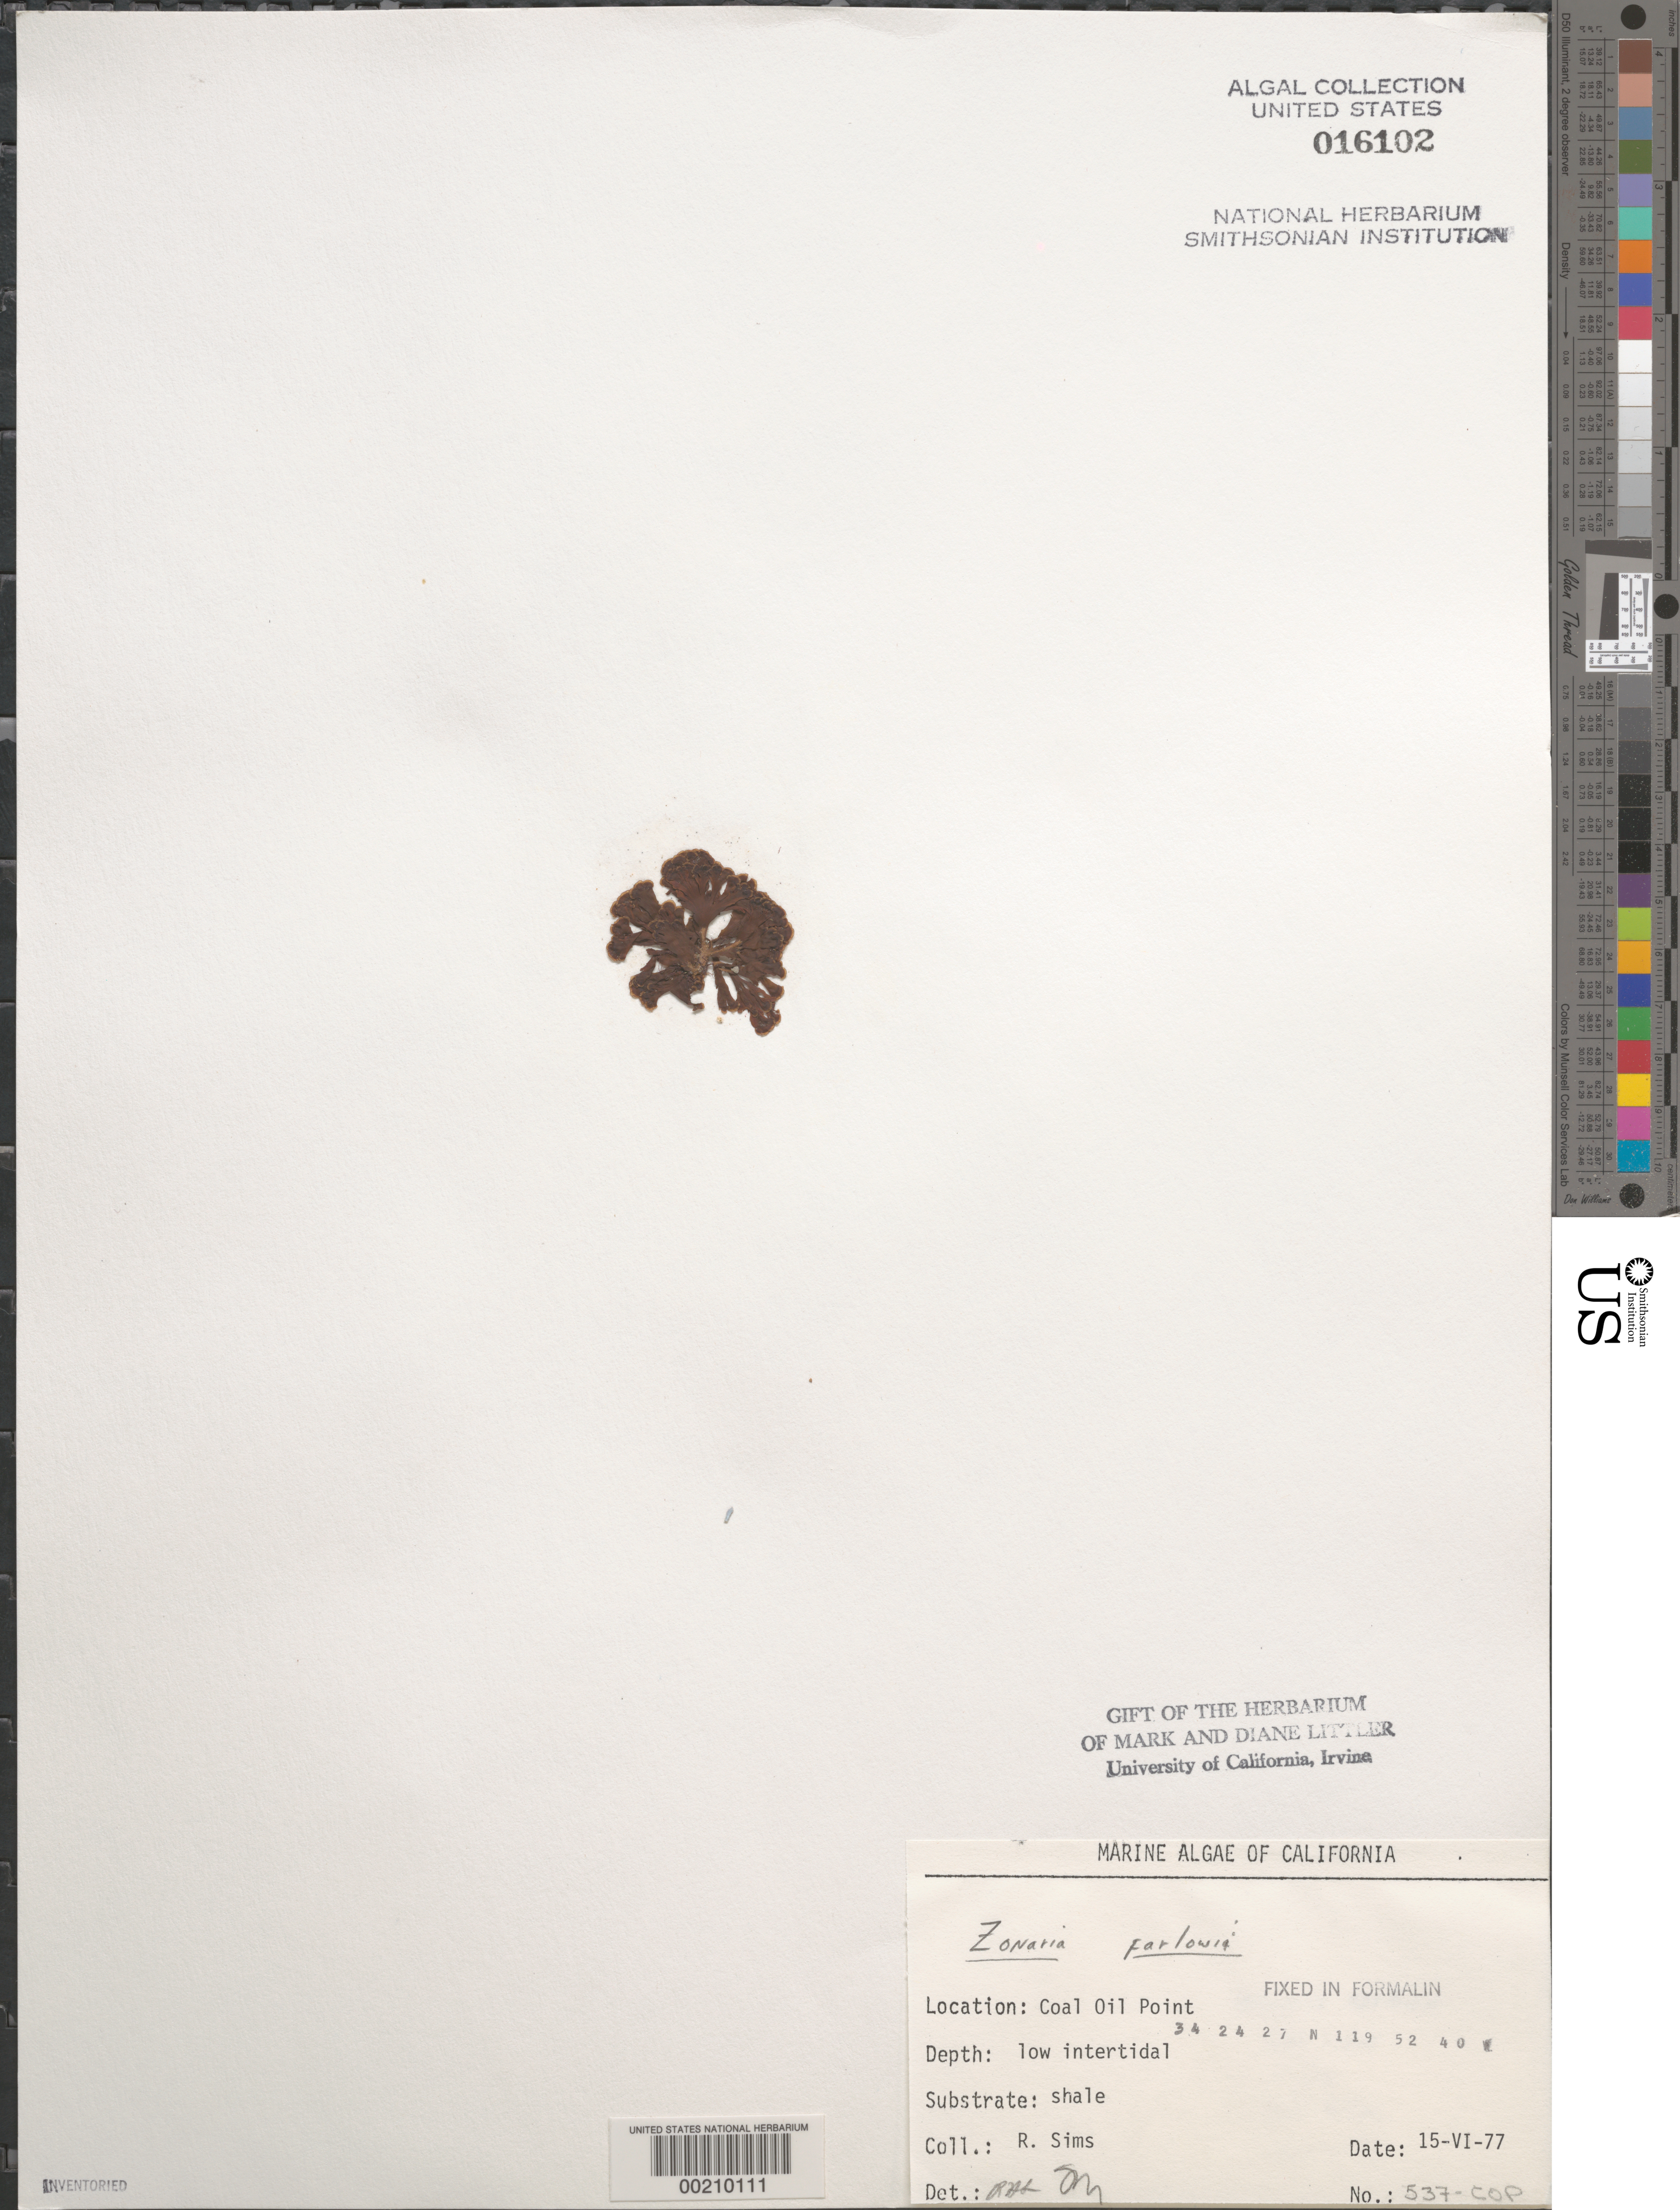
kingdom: Chromista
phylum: Ochrophyta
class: Phaeophyceae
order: Dictyotales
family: Dictyotaceae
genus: Zonaria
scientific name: Zonaria farlowii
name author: Setch. & N.L. Gardner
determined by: Sims, Robert H.; Murray, S. N.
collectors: R. H. Sims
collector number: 537-cop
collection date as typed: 15 Jun 1977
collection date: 1977-06-15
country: United States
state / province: California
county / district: Santa Barbara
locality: Coal Oil Point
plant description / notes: BLM-SOCALBIGHT Rocky Intertidal Survey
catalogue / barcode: US 16102